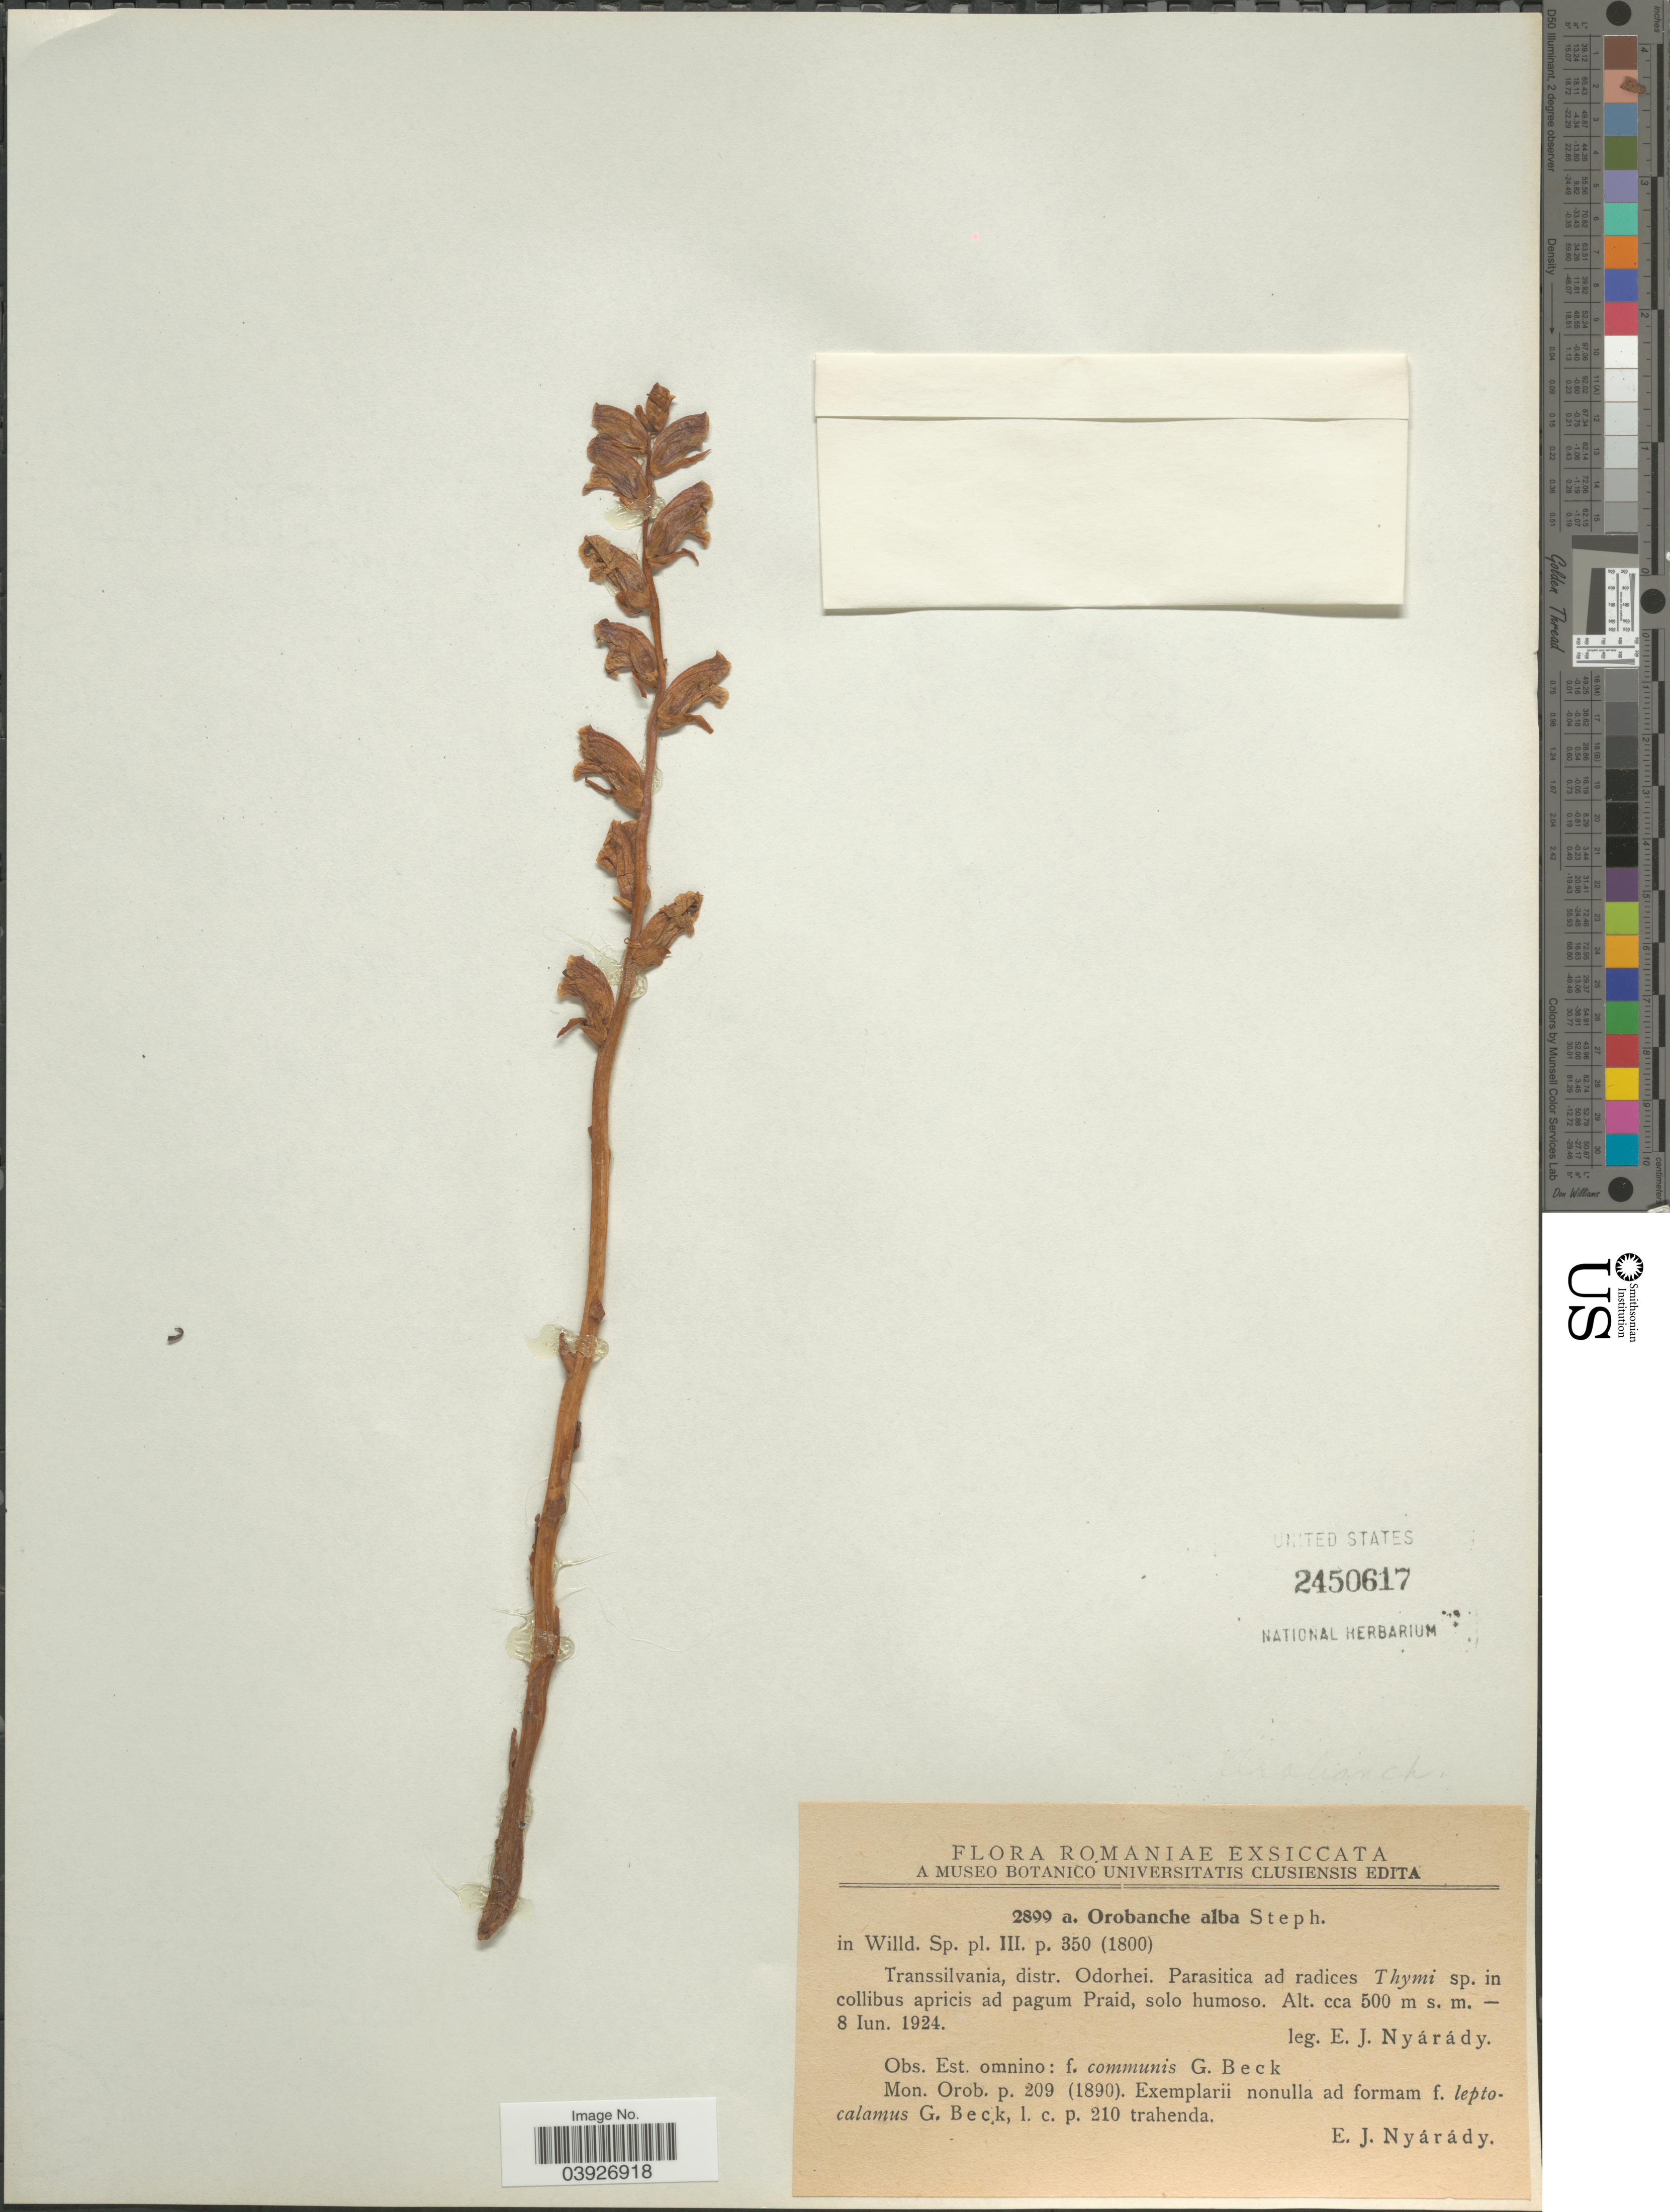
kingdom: Plantae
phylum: Tracheophyta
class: Magnoliopsida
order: Lamiales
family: Orobanchaceae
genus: Orobanche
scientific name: Orobanche alba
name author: Stephan ex Willd.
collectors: E. Nyárády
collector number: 2899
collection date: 1924-06-08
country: Romania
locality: Transsilvania, distr. Odorhei. Parasitica ad radices Thymi sp. in collibus apricis ad pagum Praid, solo humoso.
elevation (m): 500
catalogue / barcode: US 2450617